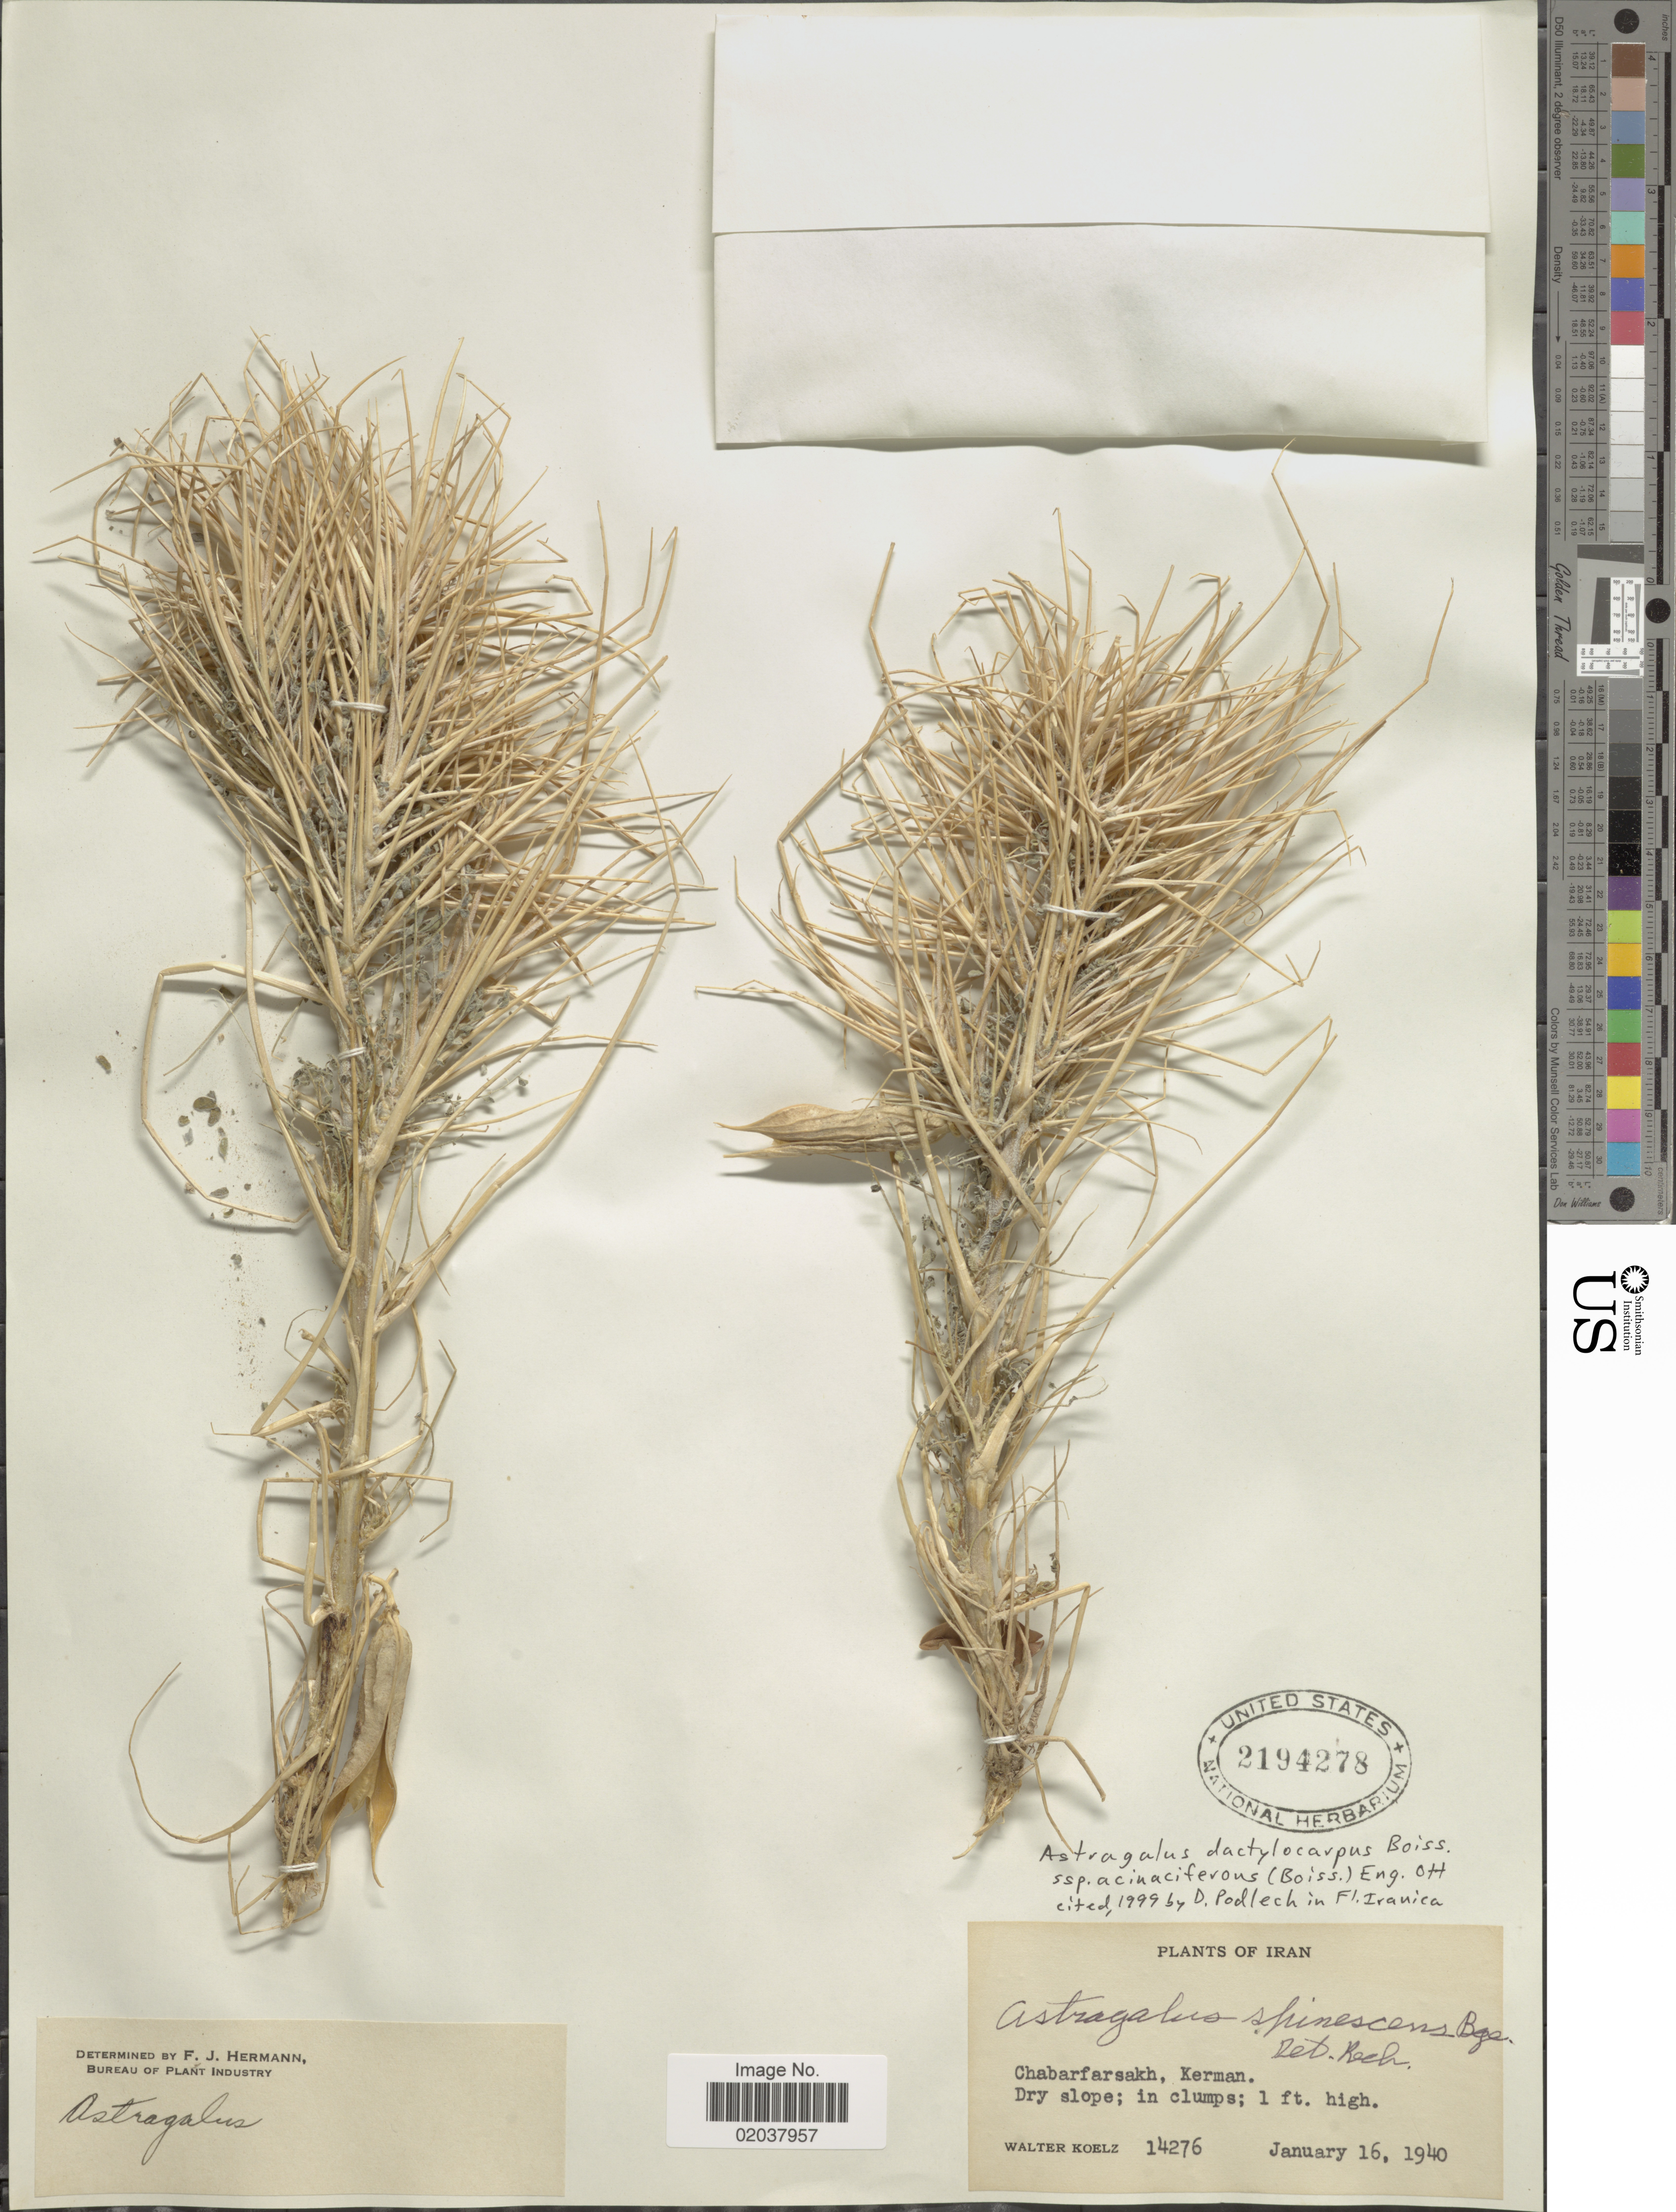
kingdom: Plantae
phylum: Tracheophyta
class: Magnoliopsida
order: Fabales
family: Fabaceae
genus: Astragalus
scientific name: Astragalus dactylocarpus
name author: Boiss.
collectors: W. N. Koelz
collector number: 14276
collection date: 1940-01-16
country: Iran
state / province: Kerman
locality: Chabarfarsakh, Kerman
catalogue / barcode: US 2194278